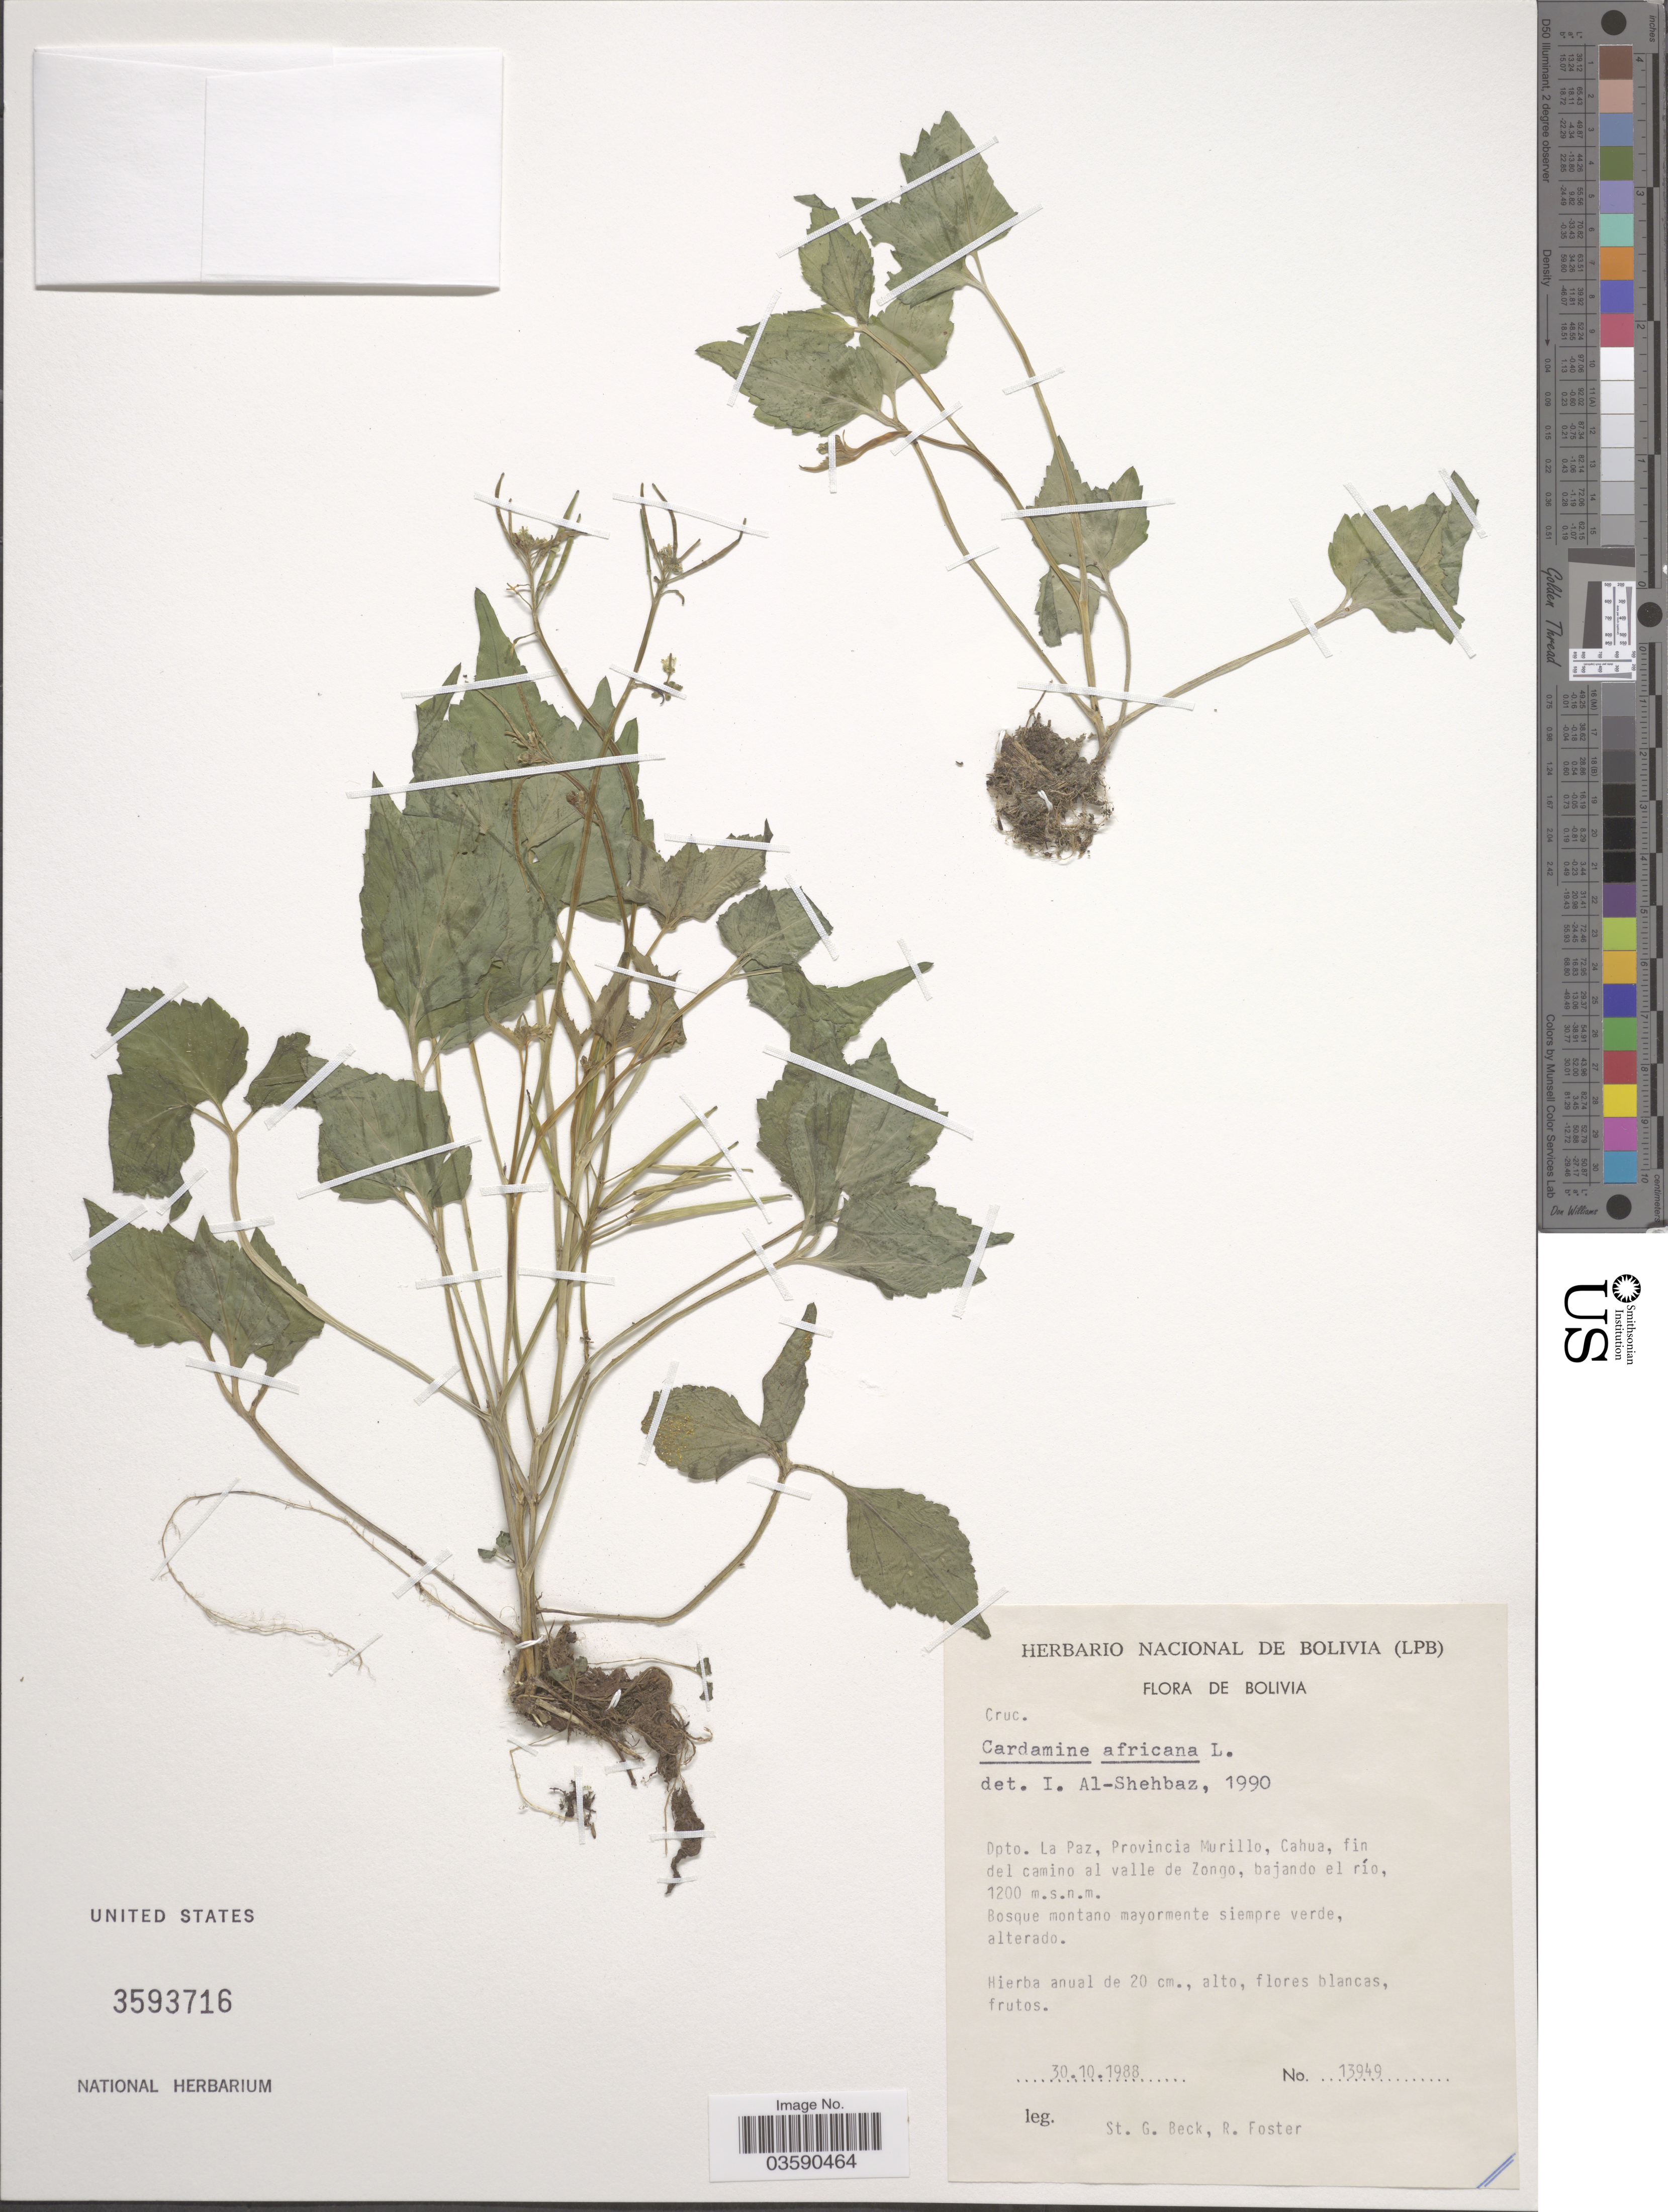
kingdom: Plantae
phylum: Tracheophyta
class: Magnoliopsida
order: Brassicales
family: Brassicaceae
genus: Cardamine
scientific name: Cardamine africana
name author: L.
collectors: S. G. Beck & R. Foster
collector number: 13949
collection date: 1988-10-30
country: Bolivia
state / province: La Paz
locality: Dpto. La Paz, Provincia Murillo, Cahua, fin del camino al valle de Zongo, bajando el río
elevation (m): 1200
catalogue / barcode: US 3593716